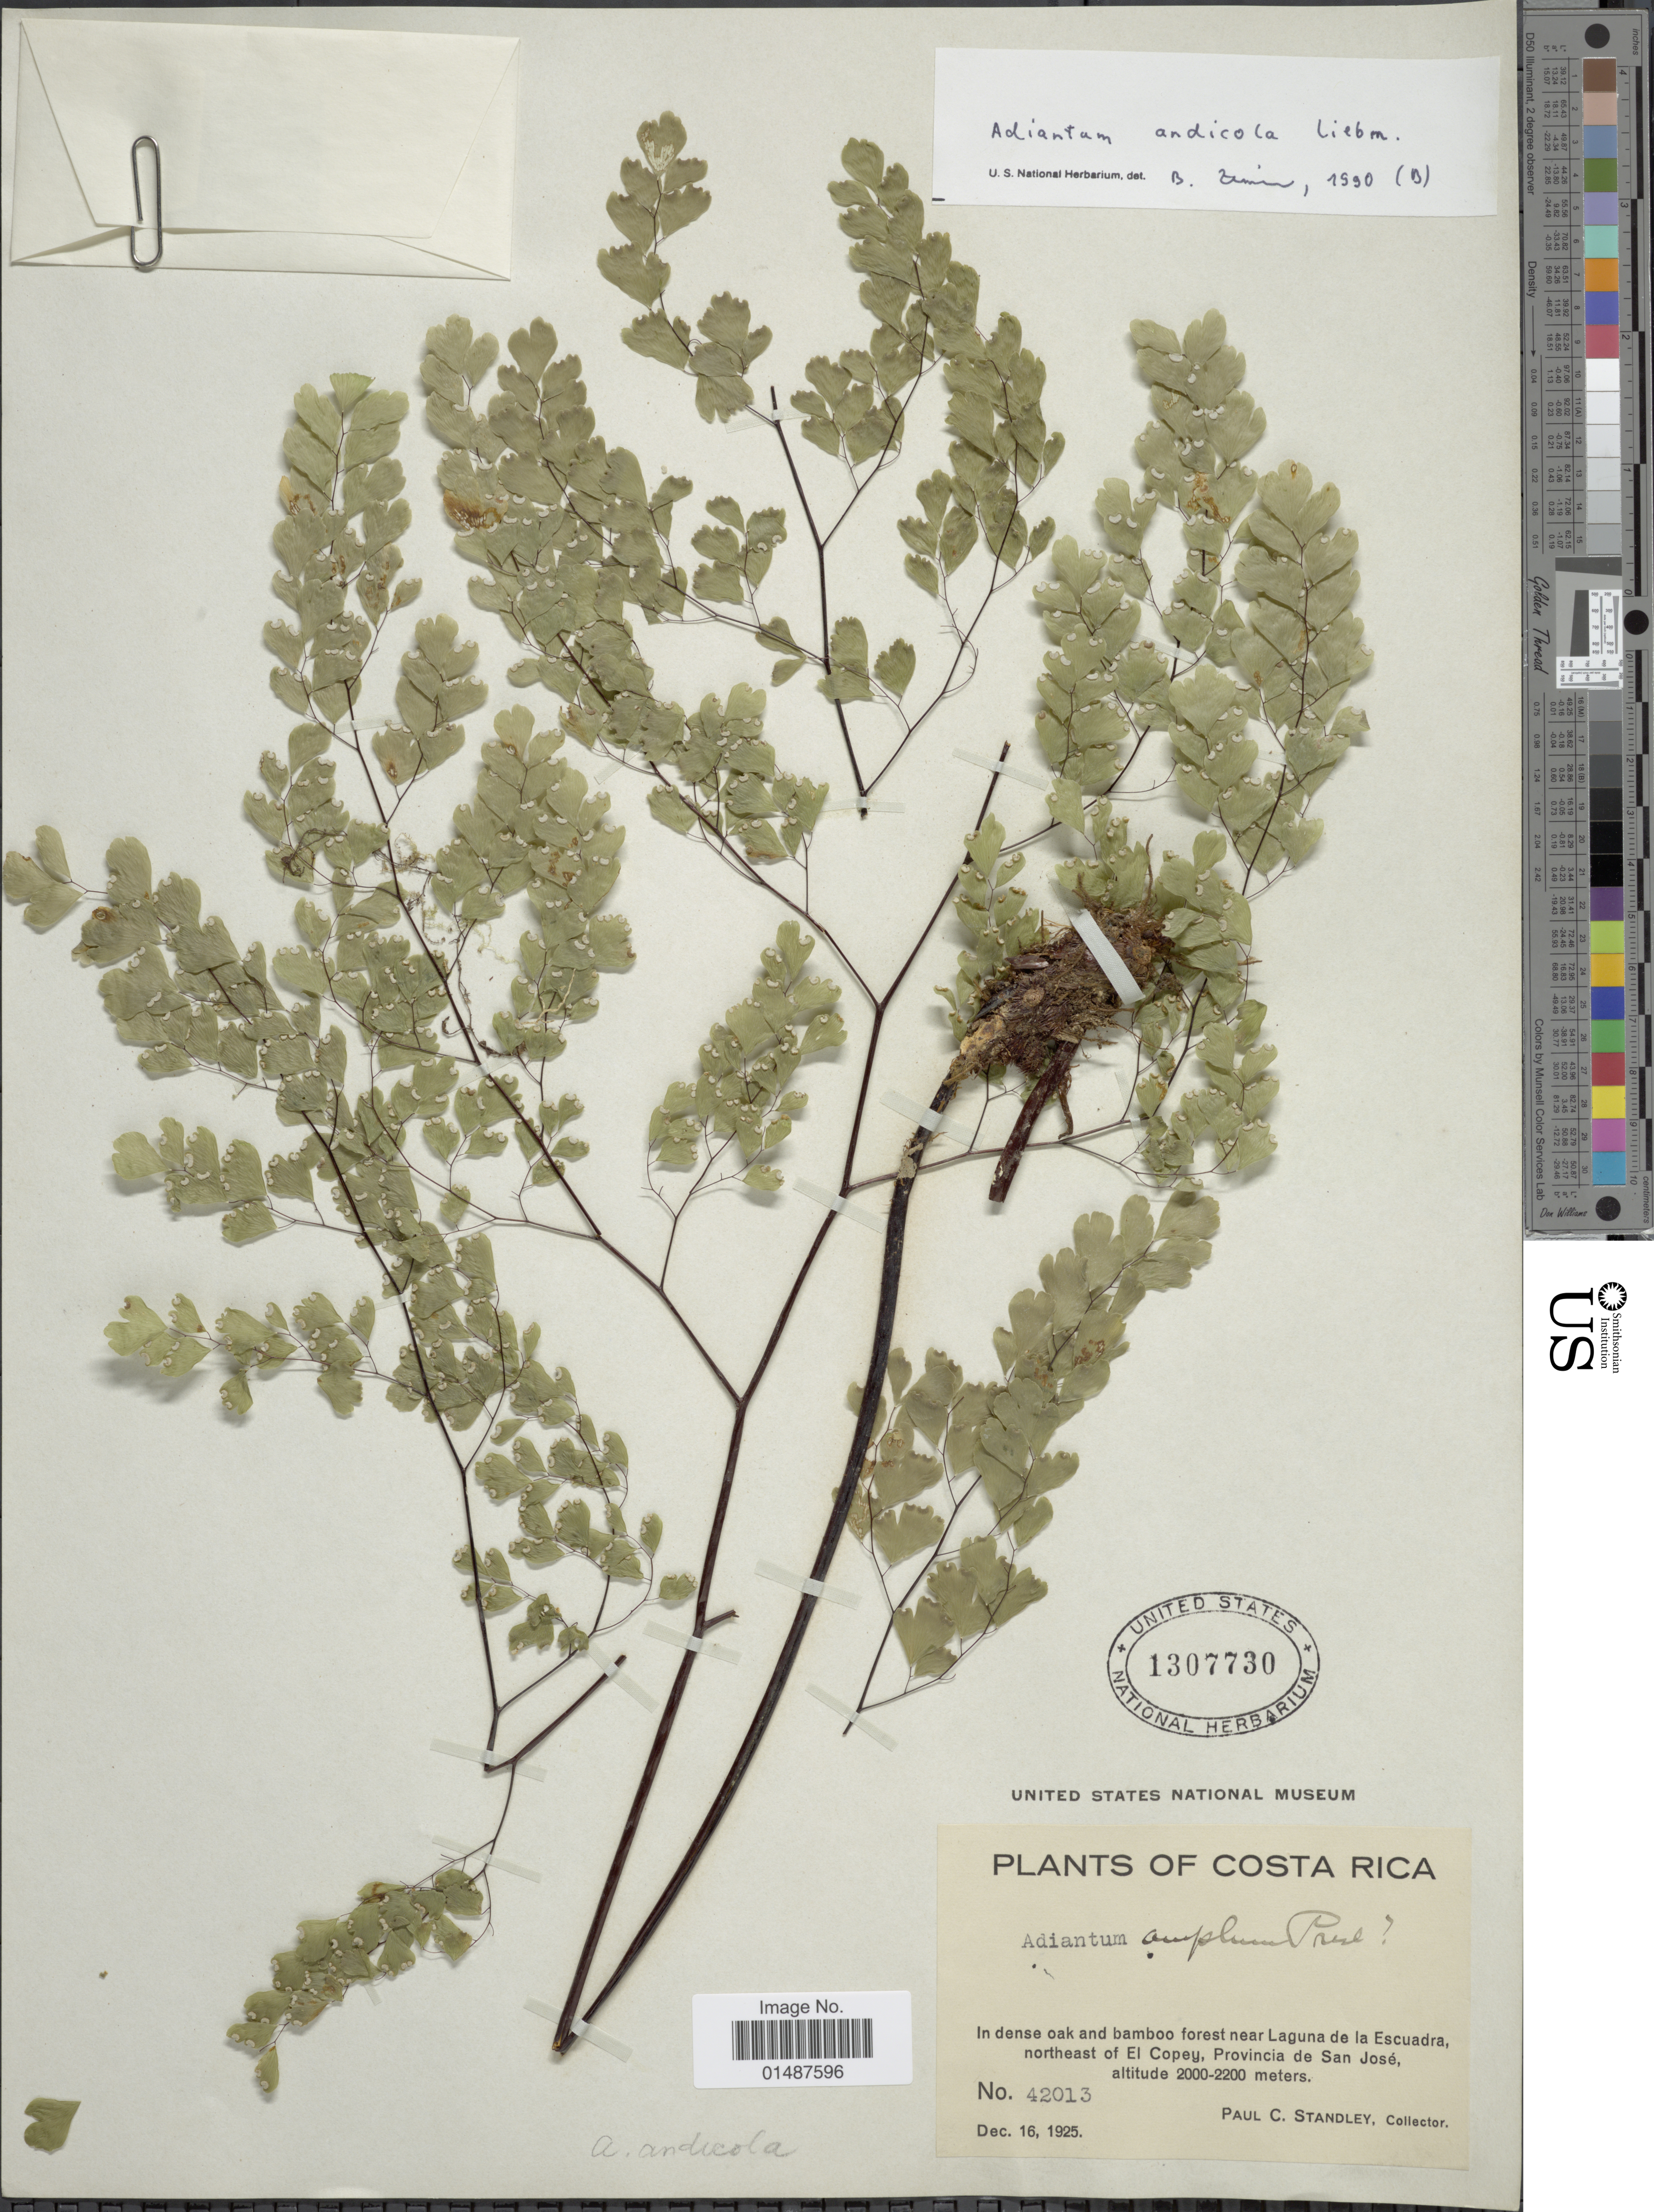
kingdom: Plantae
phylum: Tracheophyta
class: Polypodiopsida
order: Polypodiales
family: Pteridaceae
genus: Adiantum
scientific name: Adiantum andicola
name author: Liebm.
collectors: P. C. Standley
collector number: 42013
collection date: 1925-12-16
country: Costa Rica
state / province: San José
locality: Near Laguna de la Escuadara, northeast of El Copey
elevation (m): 2000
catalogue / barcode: US 1307730